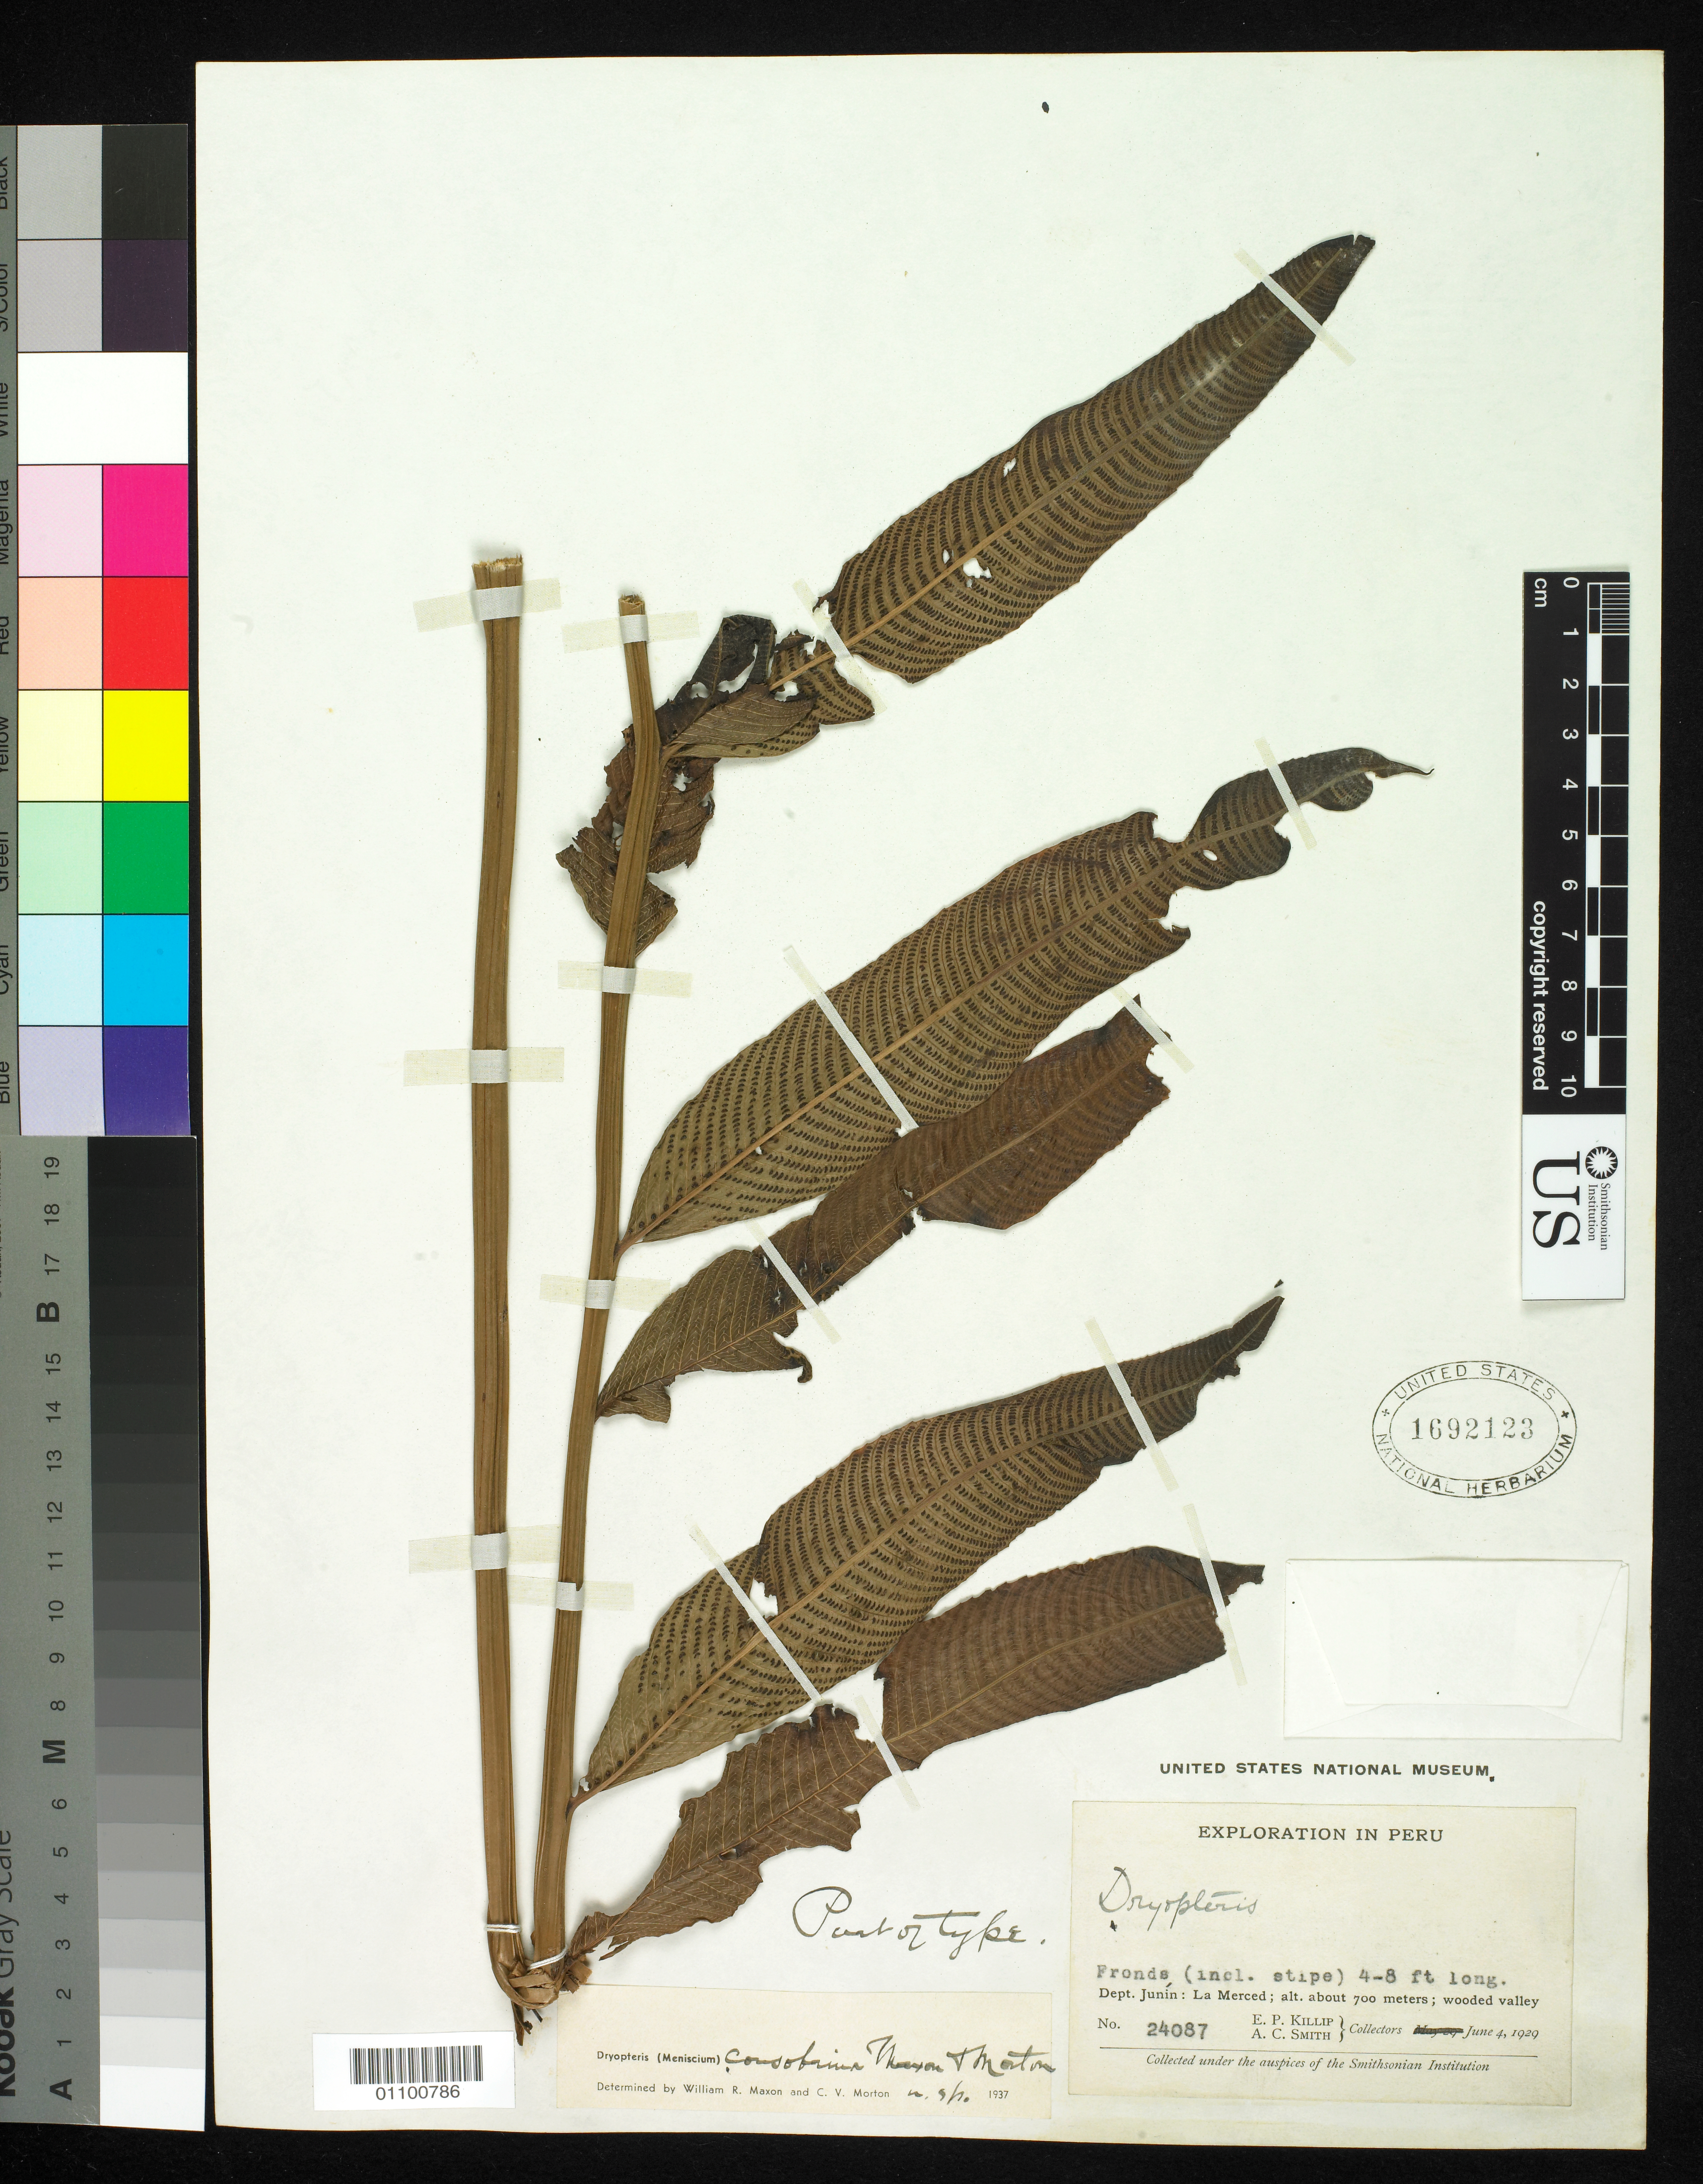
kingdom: Plantae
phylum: Tracheophyta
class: Polypodiopsida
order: Polypodiales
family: Dryopteridaceae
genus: Dryopteris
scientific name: Dryopteris consobrina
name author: Maxon & C.V. Morton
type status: Type Collection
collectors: E. P. Killip & A. C. Smith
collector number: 24087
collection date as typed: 04 Jun 1929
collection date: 1929-06-04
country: Peru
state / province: Junín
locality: La Merced.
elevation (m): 700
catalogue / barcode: US 1692123